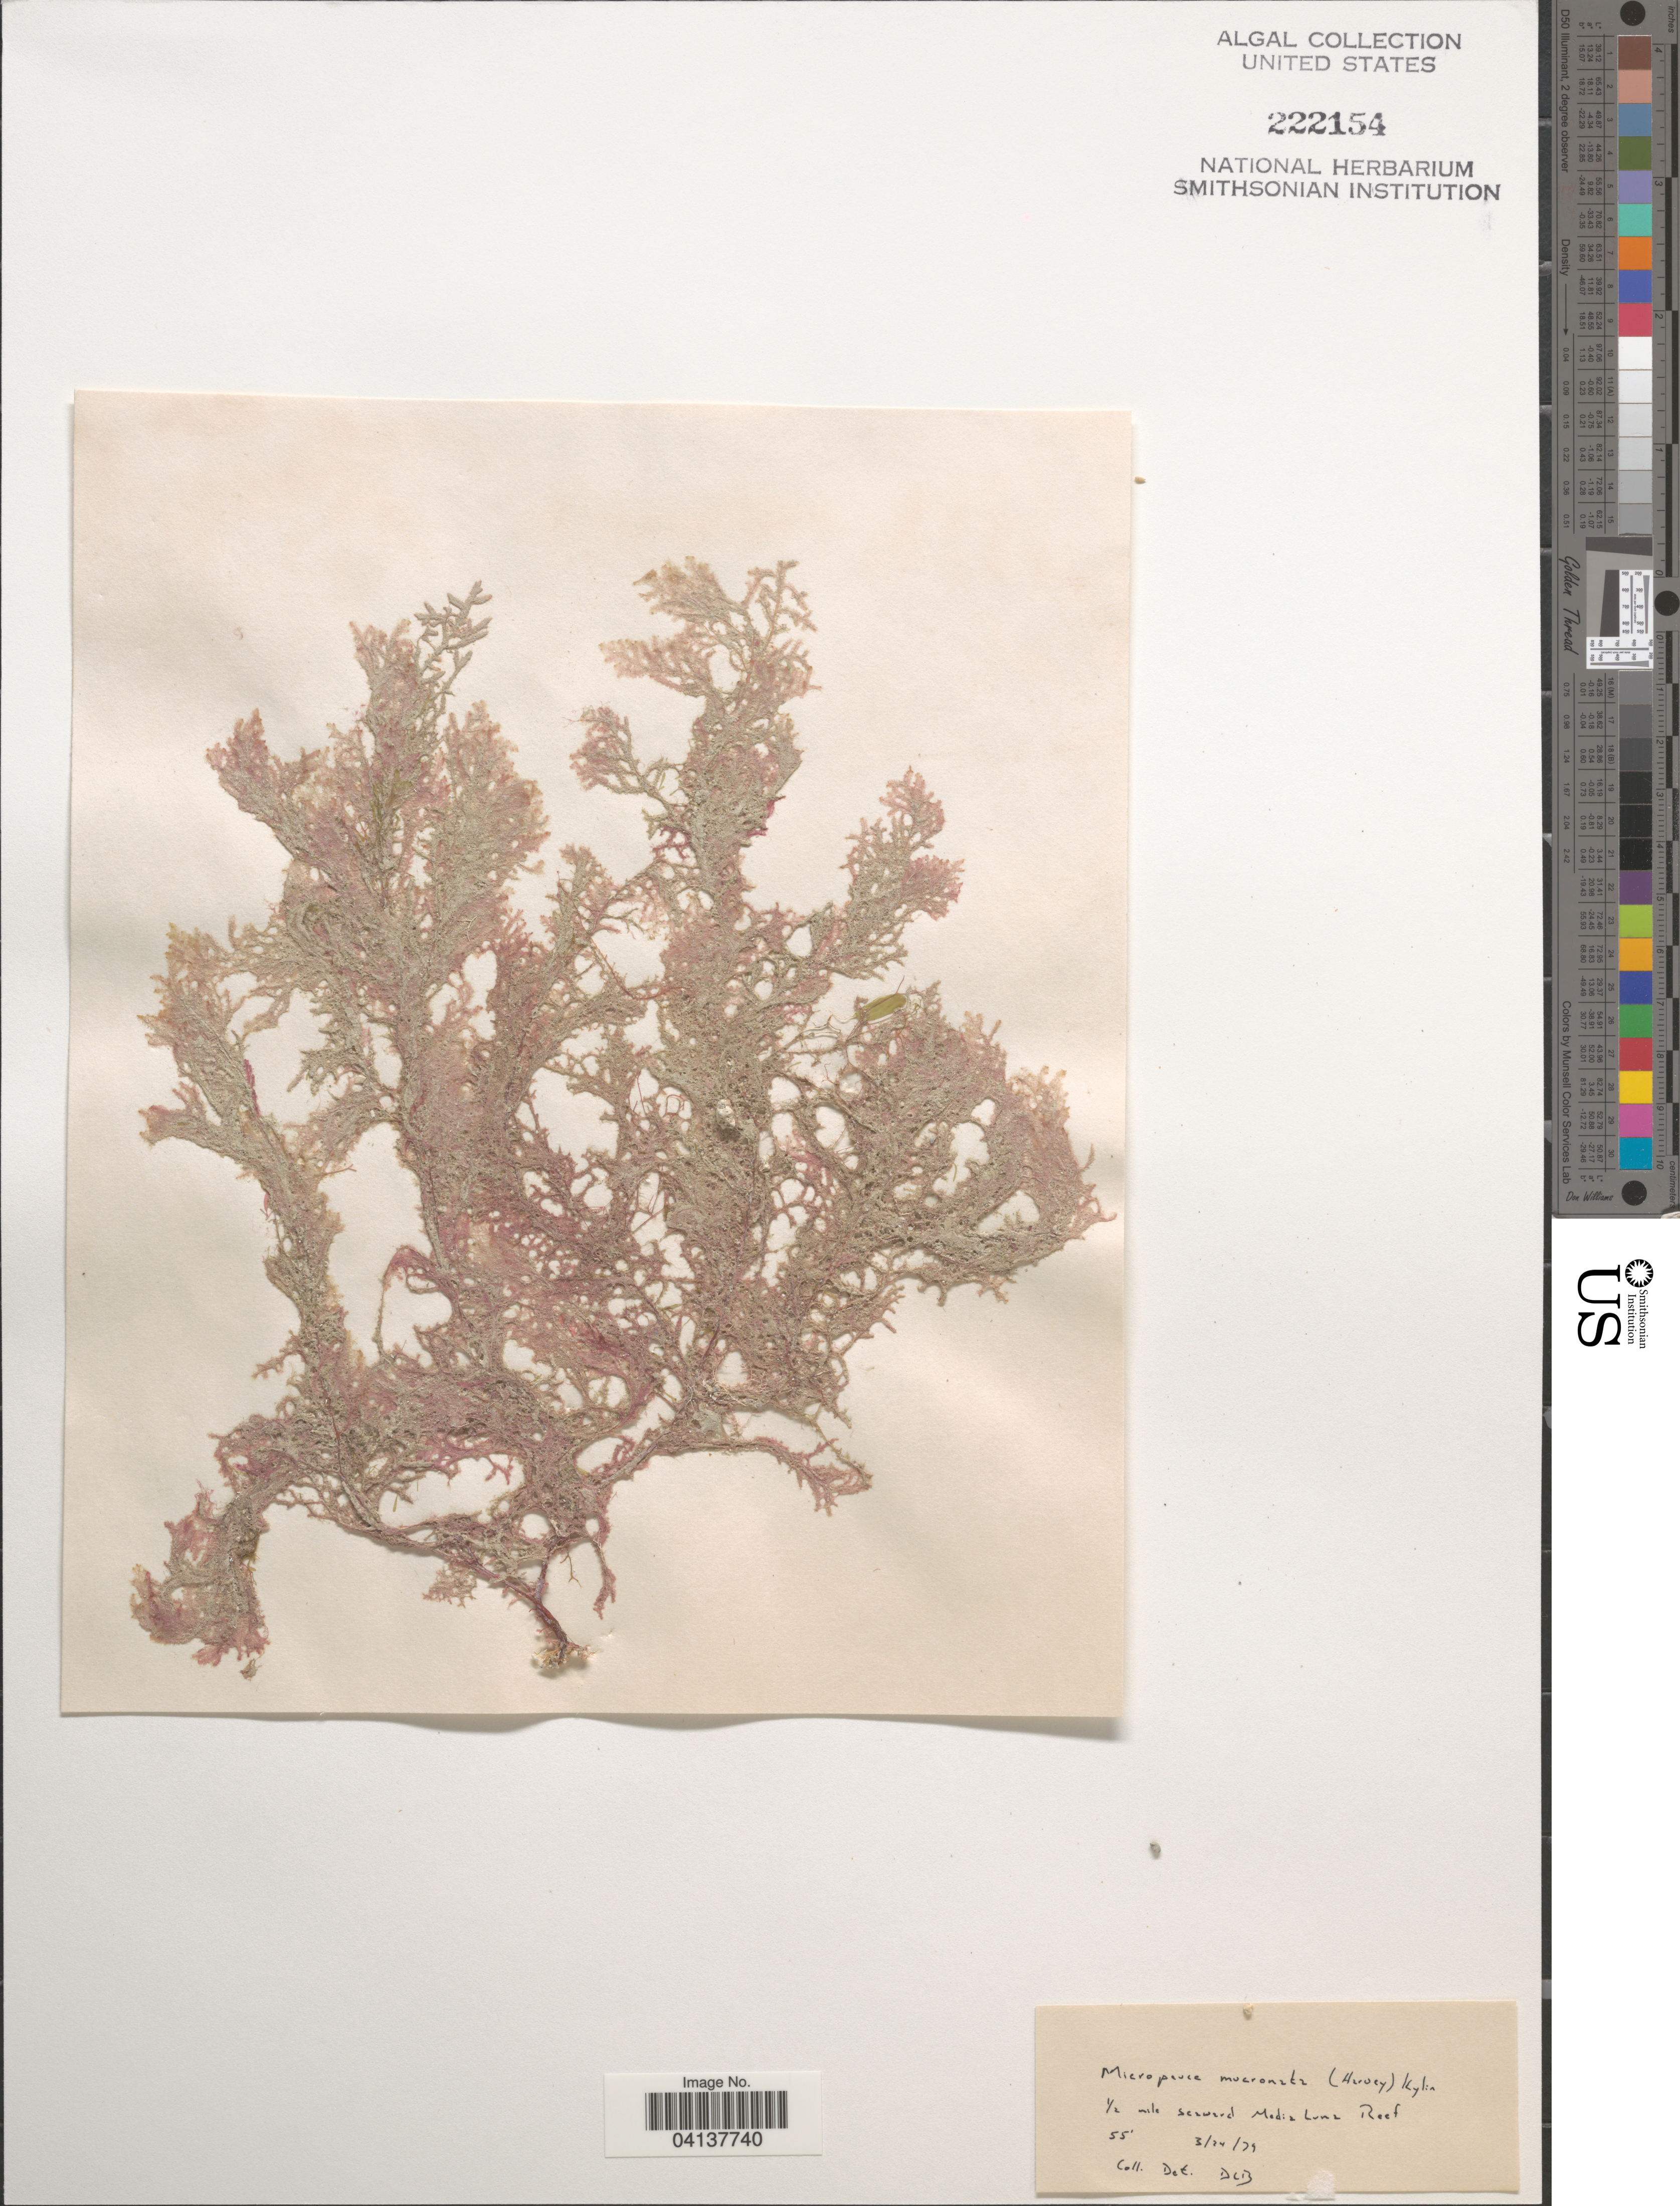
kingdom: Plantae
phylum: Rhodophyta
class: Florideophyceae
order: Ceramiales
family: Rhodomelaceae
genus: Heterodasya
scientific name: Heterodasya mucronata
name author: (Harv.) M.J. Wynne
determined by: Algae name updating Project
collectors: D. L. B.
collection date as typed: Transcribed d/m/y: 24/3/79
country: Puerto Rico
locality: ½ mile seaward Media Luna Reef.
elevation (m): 17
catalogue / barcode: US 222154